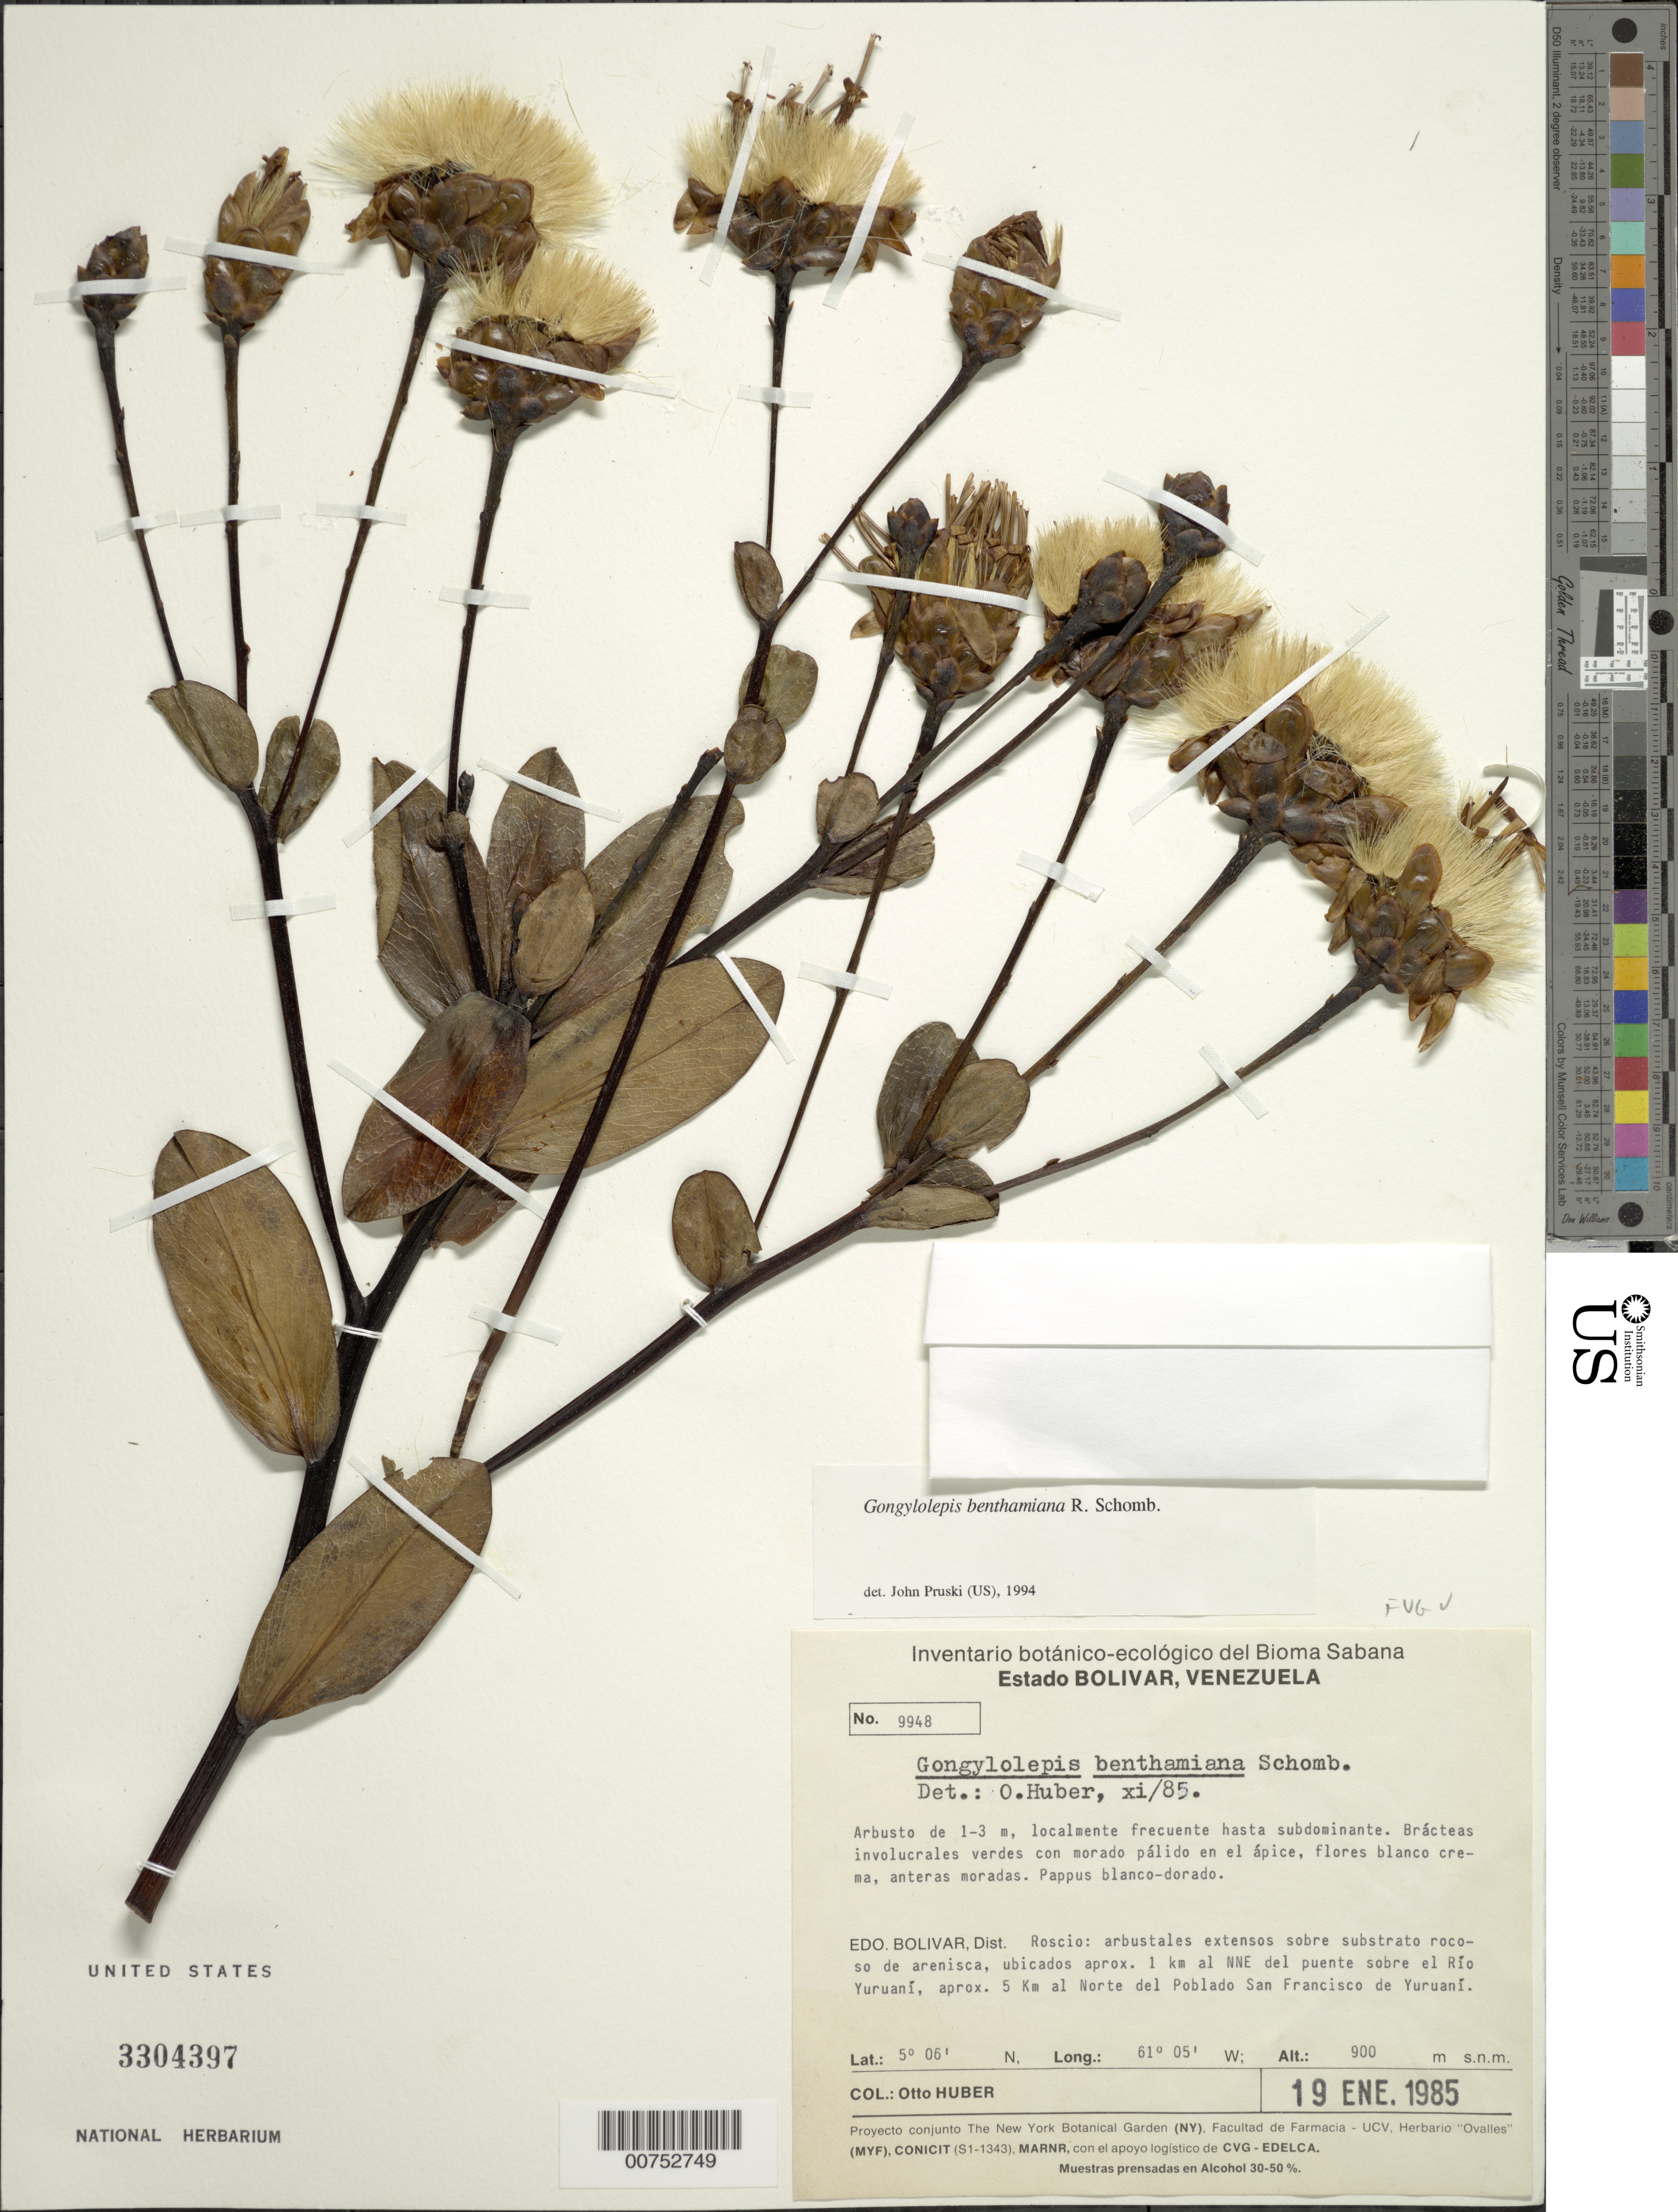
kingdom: Plantae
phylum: Tracheophyta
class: Magnoliopsida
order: Asterales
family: Asteraceae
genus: Gongylolepis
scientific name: Gongylolepis benthamiana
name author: R.H. Schomb.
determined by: Pruski, J. F.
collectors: O. Huber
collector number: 9948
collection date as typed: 19-Jan-85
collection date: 1985-01-19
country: Venezuela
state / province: Bolívar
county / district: Roscio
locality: Río Yuruaní, aprox. 1 km al NNE del puente sobre, 5 km al N del poblado San Francisco de Yuruaní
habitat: Arbustales extensos sobre substrato rocoso de arenisca.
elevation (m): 900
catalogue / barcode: US 3304397